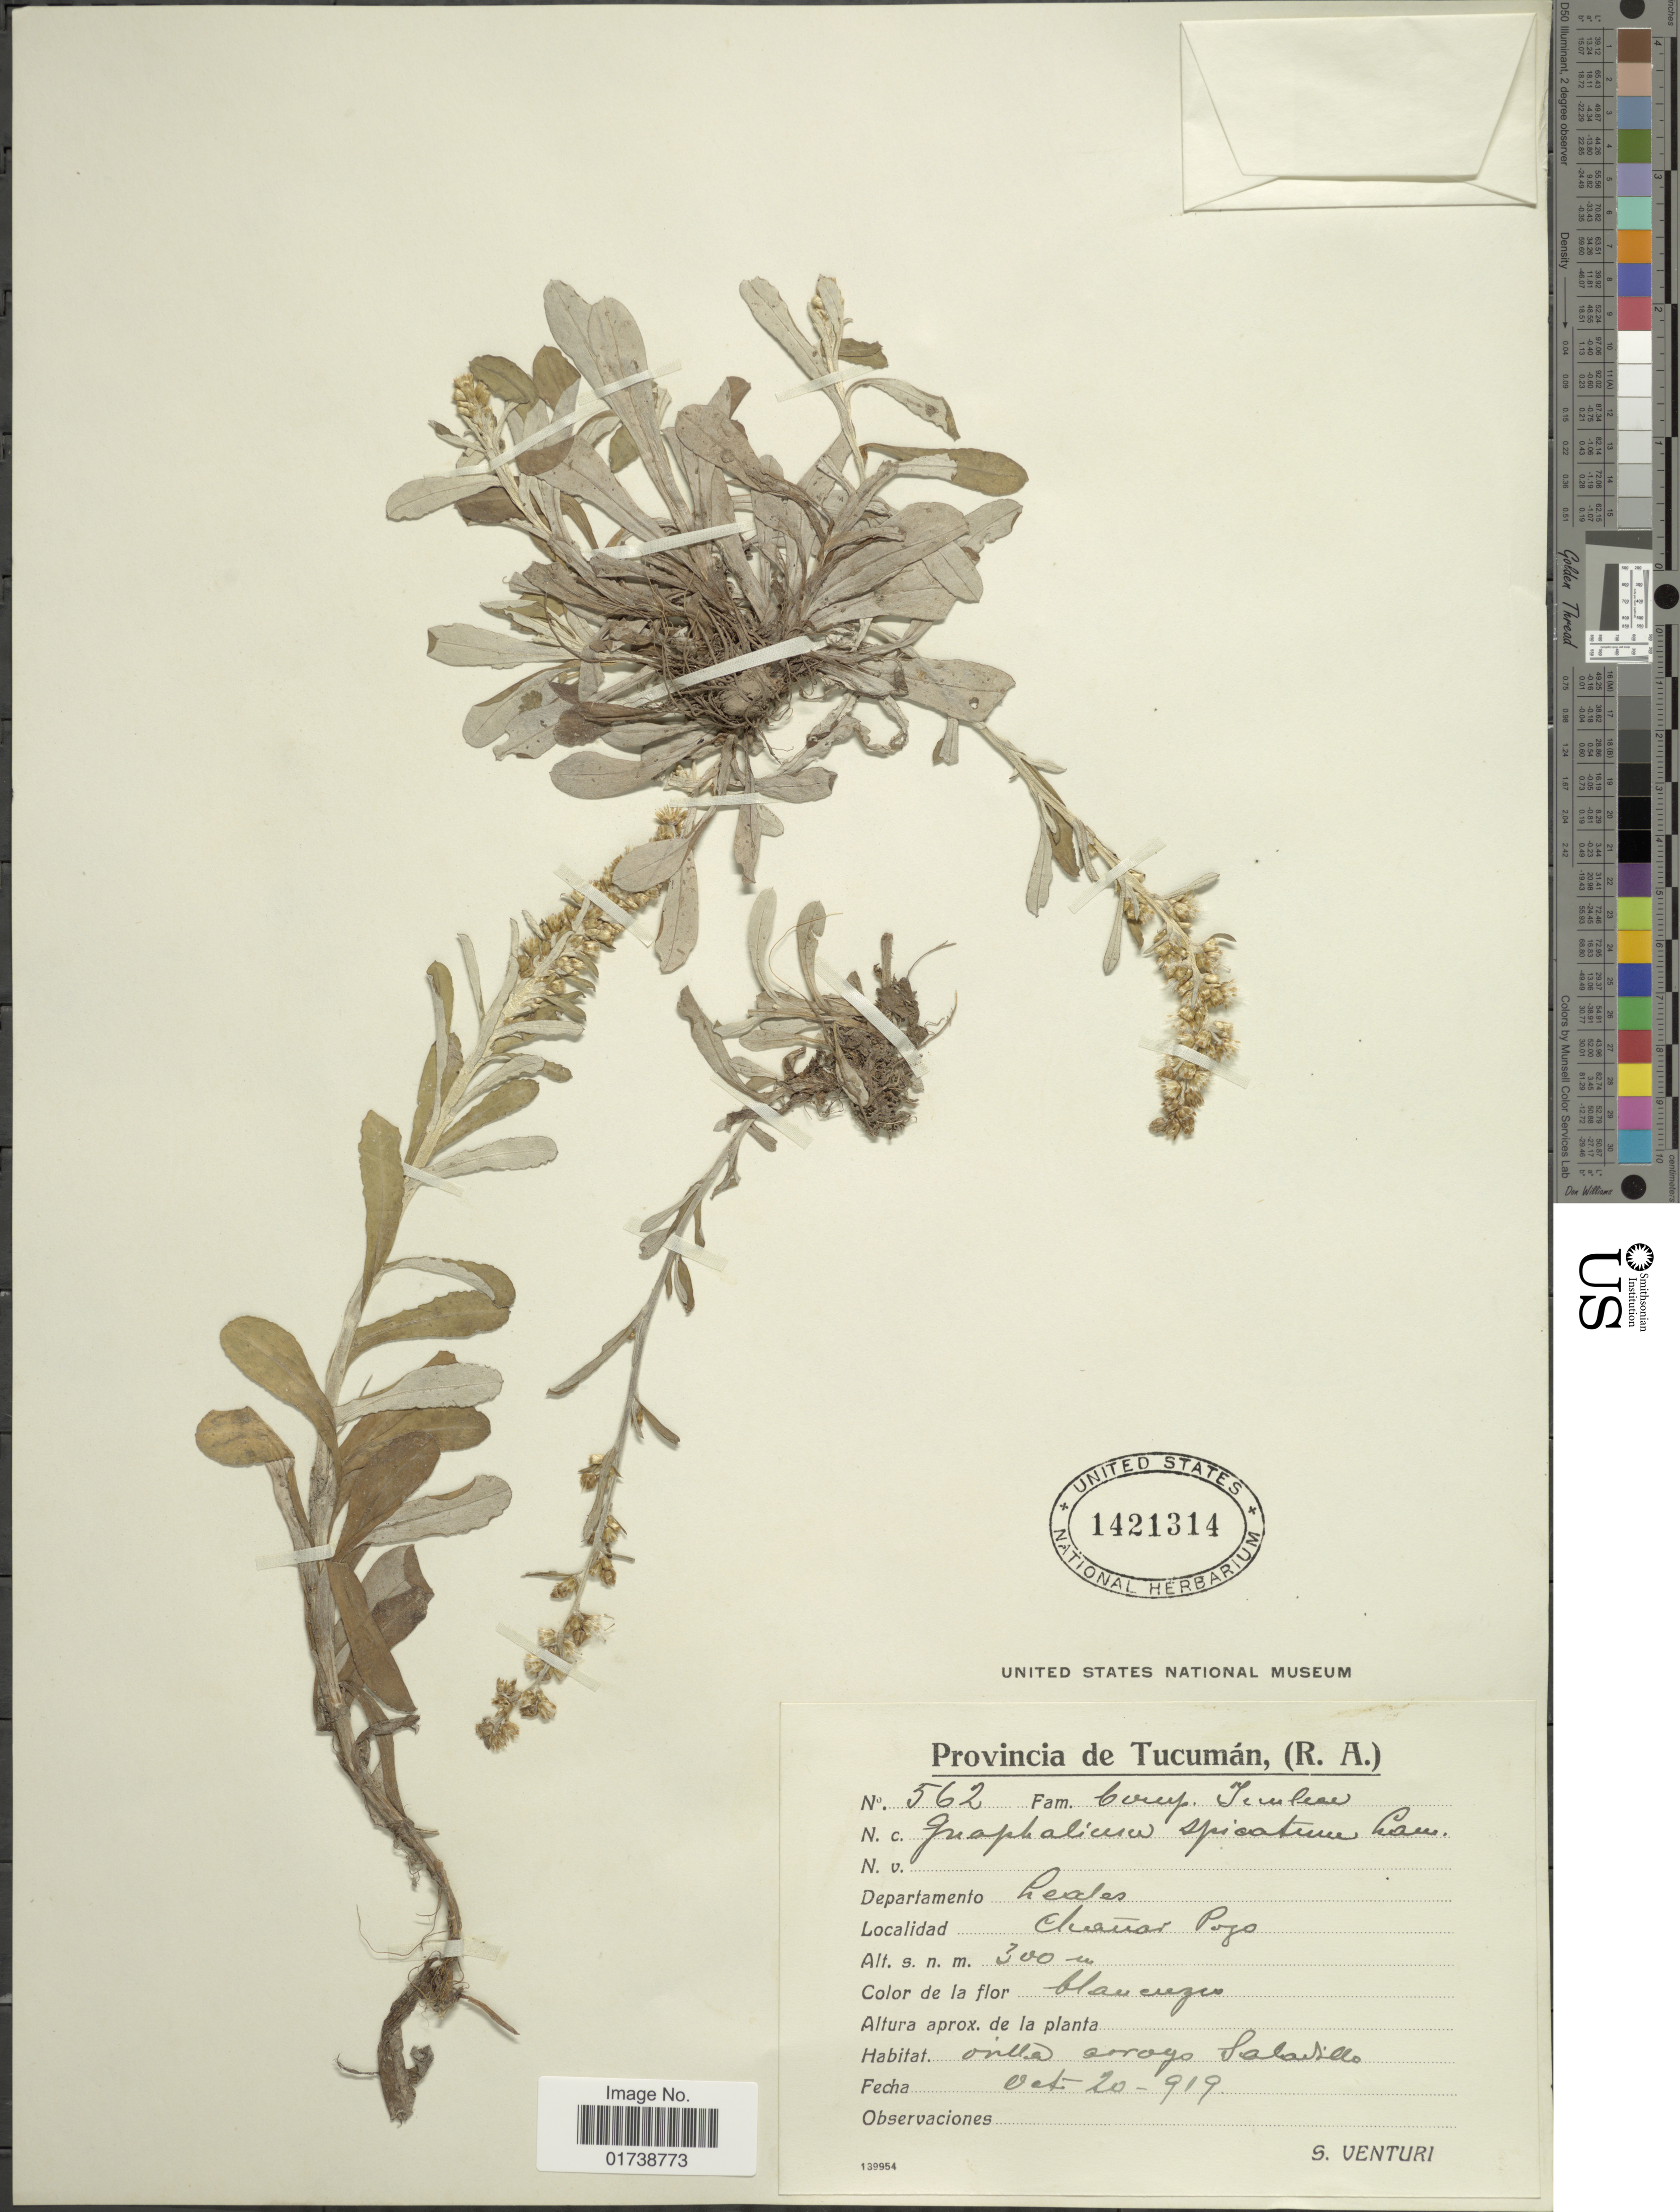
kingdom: Plantae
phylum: Tracheophyta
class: Magnoliopsida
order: Asterales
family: Asteraceae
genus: Gamochaeta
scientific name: Gamochaeta spicata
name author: (Lam.) Cabrera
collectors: S. Venturi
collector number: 562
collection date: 1919-10-20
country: Argentina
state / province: Tucuman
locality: Departamento Levales, Chanar Pojo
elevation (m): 300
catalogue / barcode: US 1421314